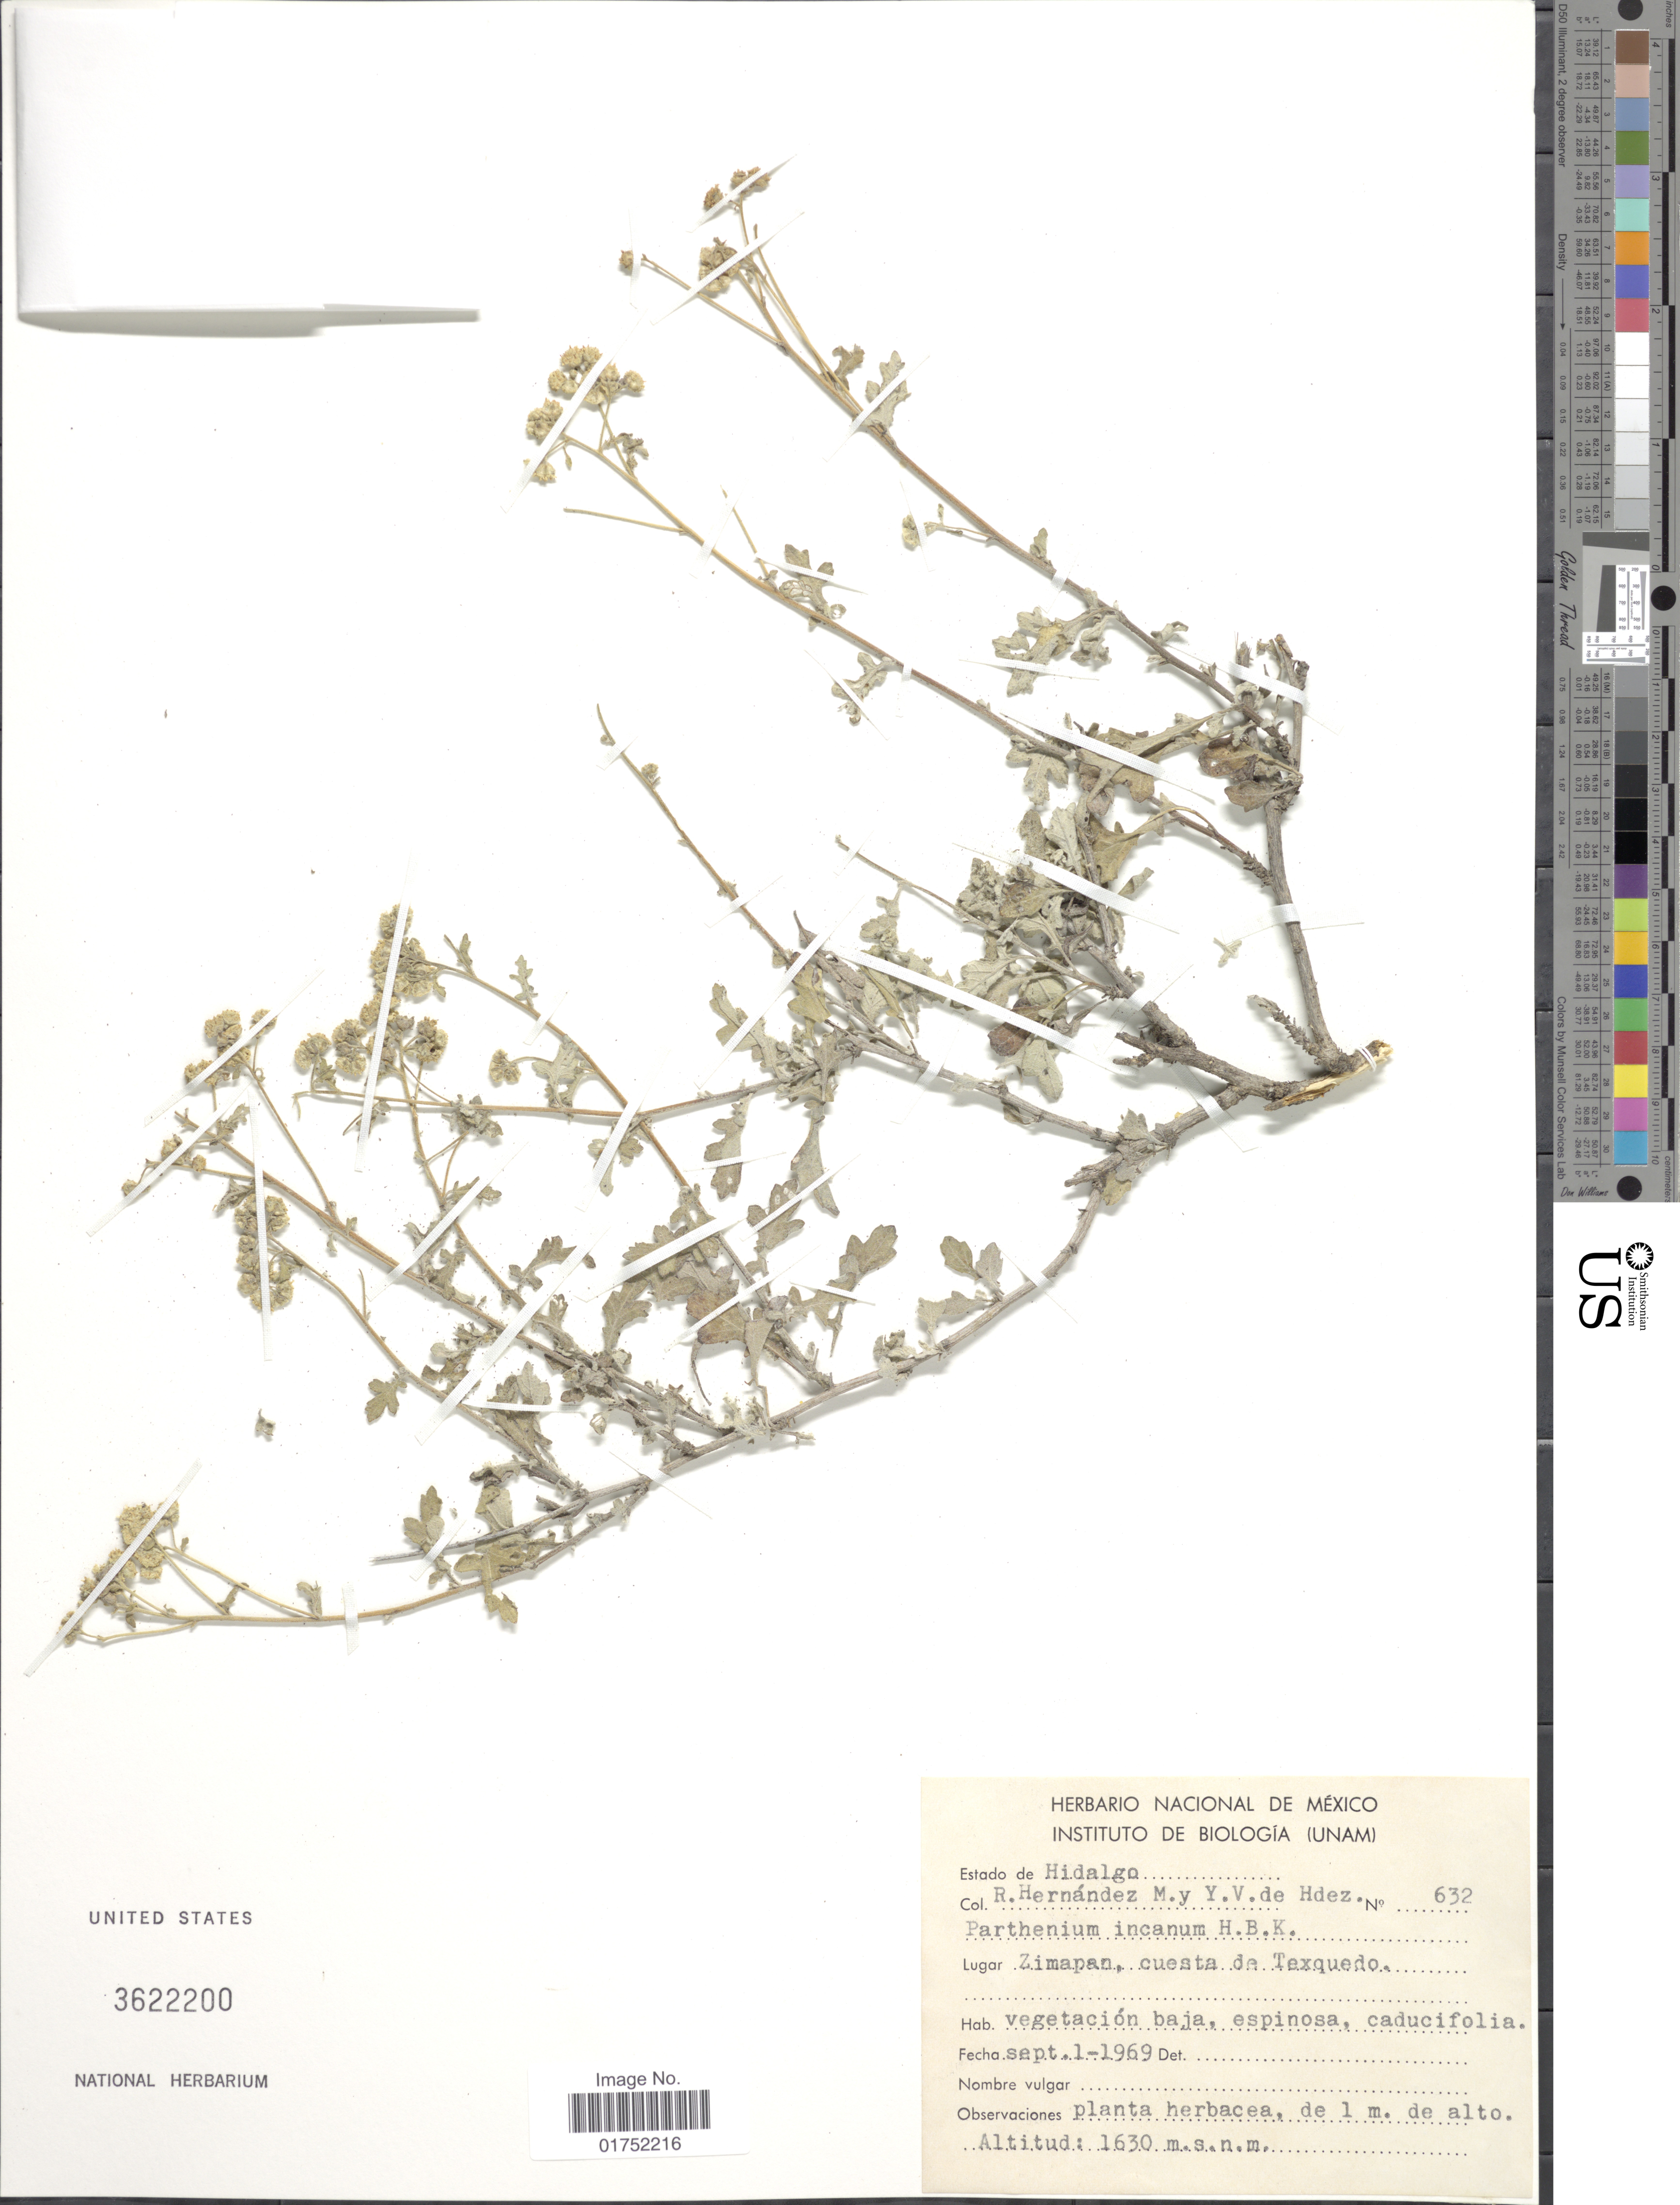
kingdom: Plantae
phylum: Tracheophyta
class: Magnoliopsida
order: Asterales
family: Asteraceae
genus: Parthenium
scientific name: Parthenium incanum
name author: Kunth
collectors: R. Hernández M. & Y. V. De Hdez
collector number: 632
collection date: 1969-09-01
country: Mexico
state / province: Hidalgo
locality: Zimapan, cuesta de Texquedo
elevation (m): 1630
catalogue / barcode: US 3622200